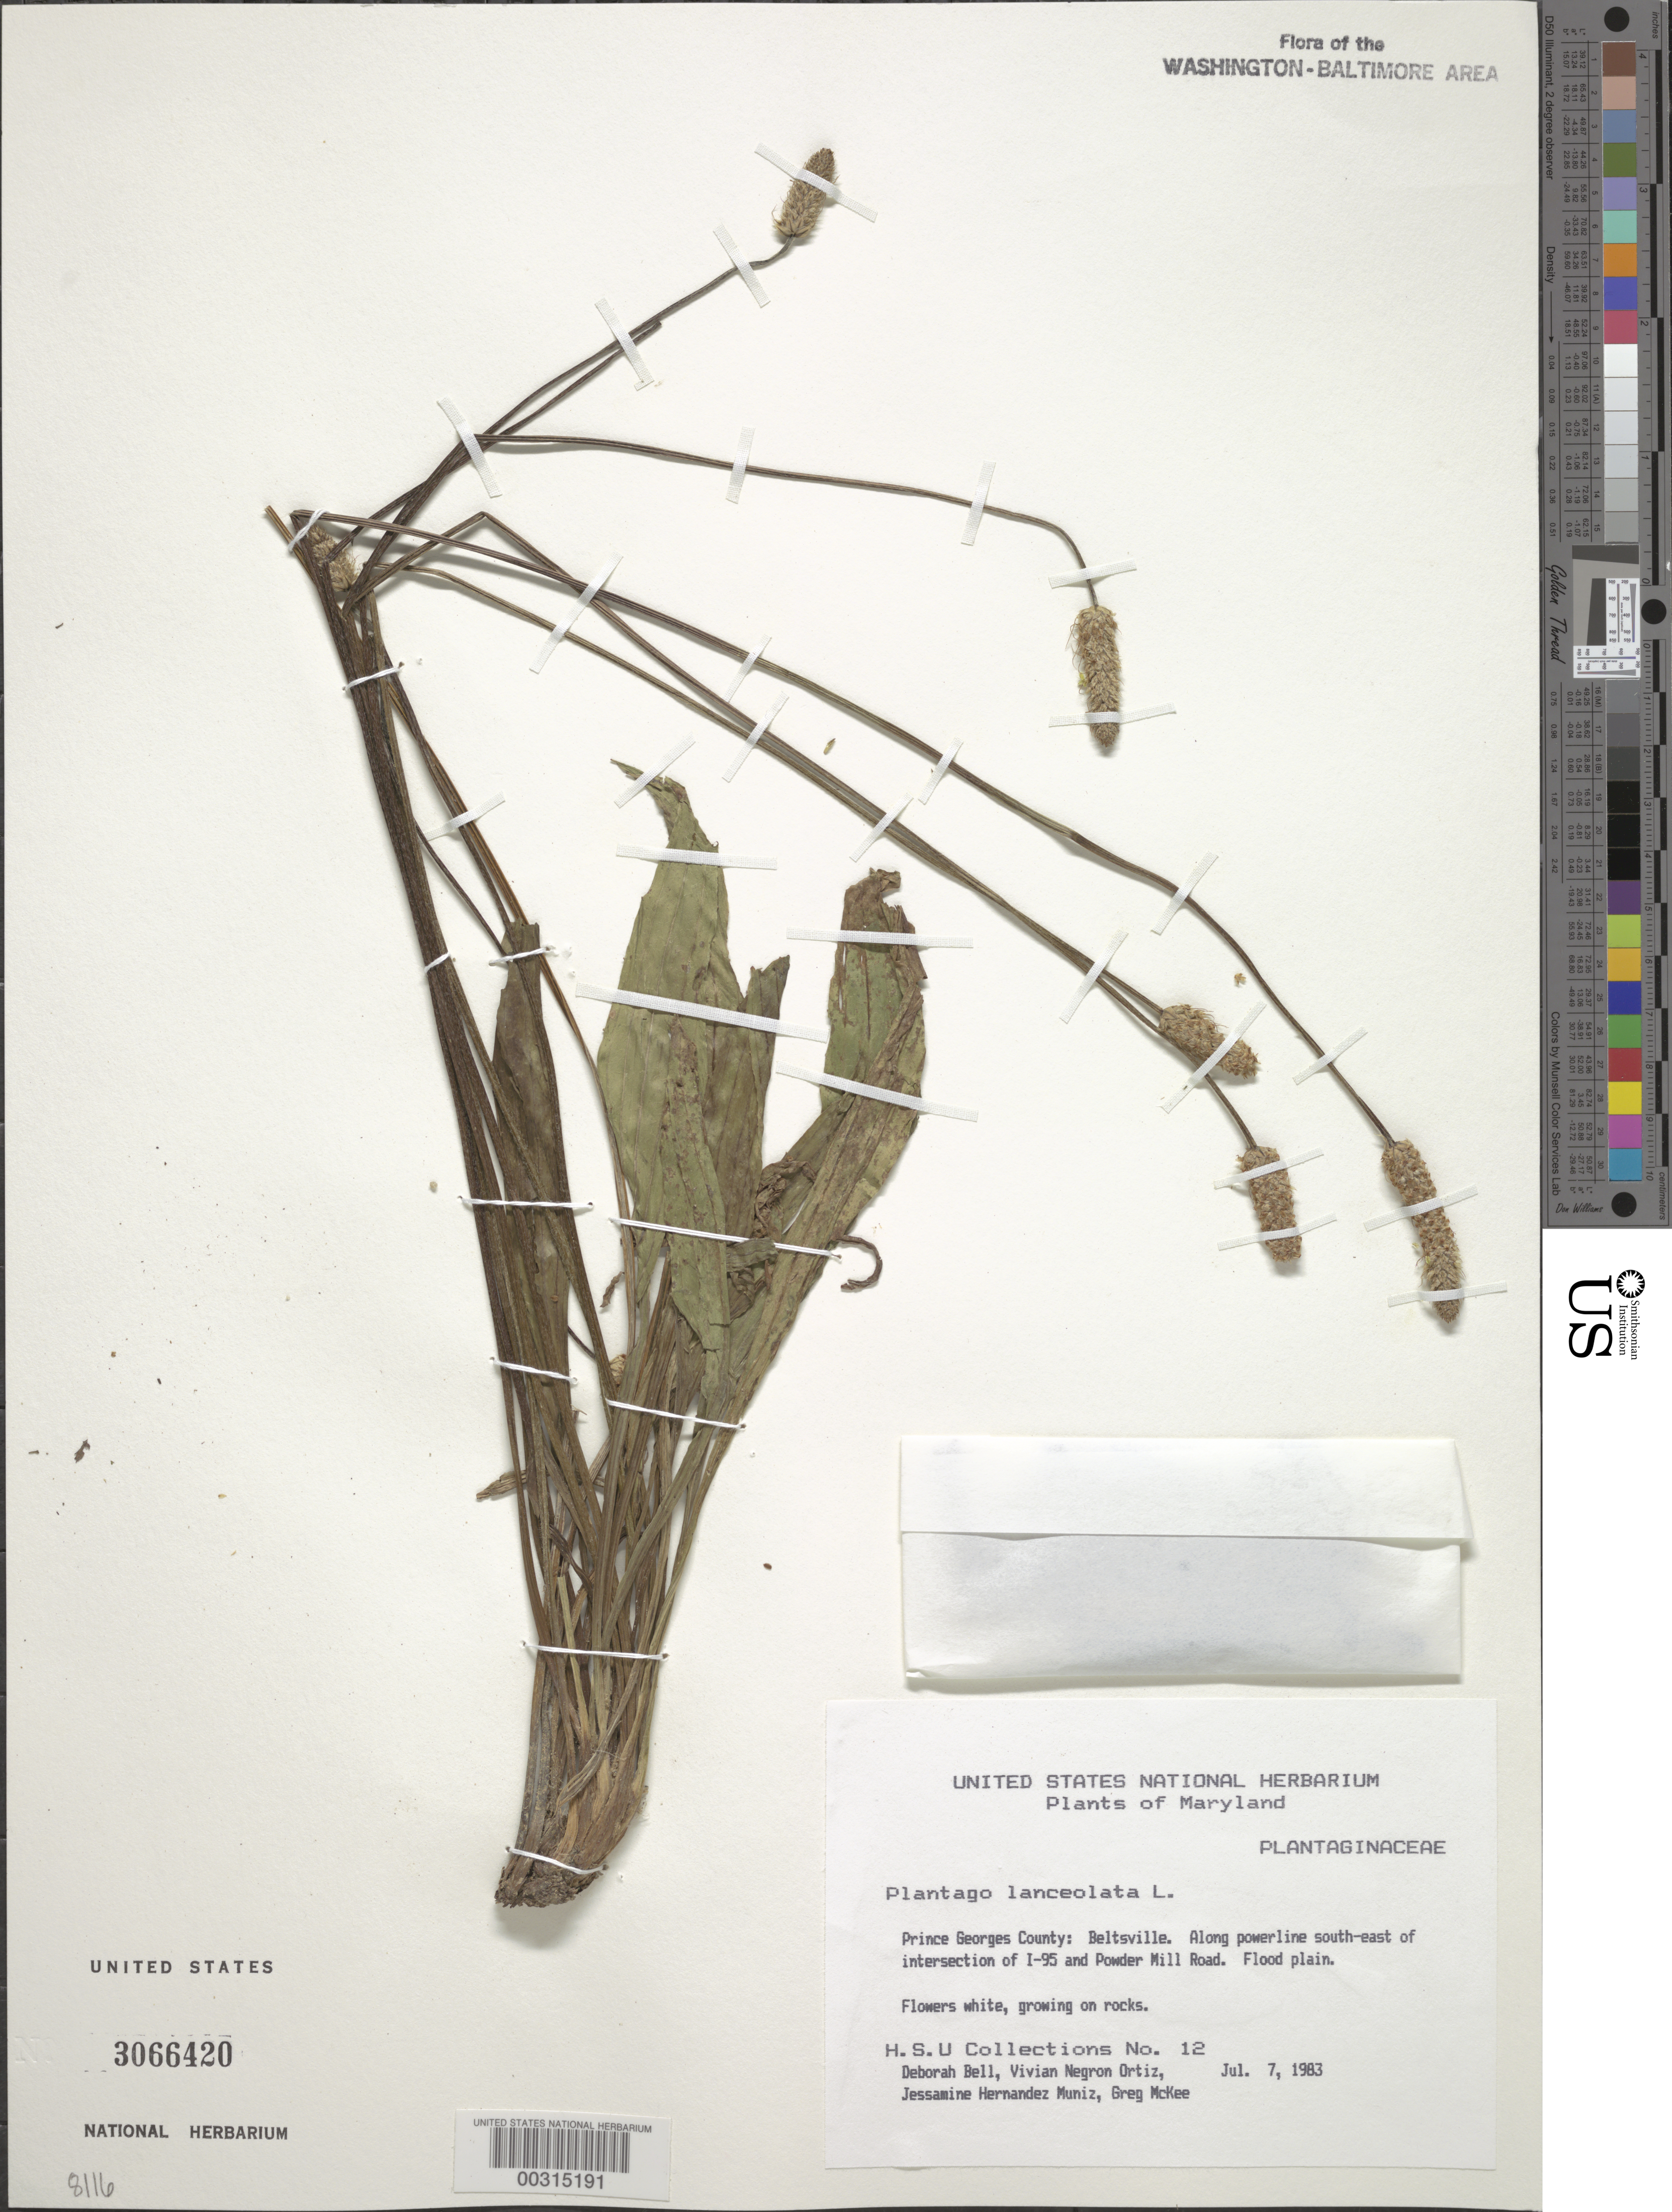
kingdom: Plantae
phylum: Tracheophyta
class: Magnoliopsida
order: Lamiales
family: Plantaginaceae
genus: Plantago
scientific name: Plantago lanceolata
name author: L.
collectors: D. A. Bell, V. Ortiz, H. Muniz & G. S. McKee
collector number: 12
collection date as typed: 07 Jul 1983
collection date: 1983-07-07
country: United States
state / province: Maryland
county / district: Prince George's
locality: Powder Mill road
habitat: Flood plain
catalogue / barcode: US 3066420